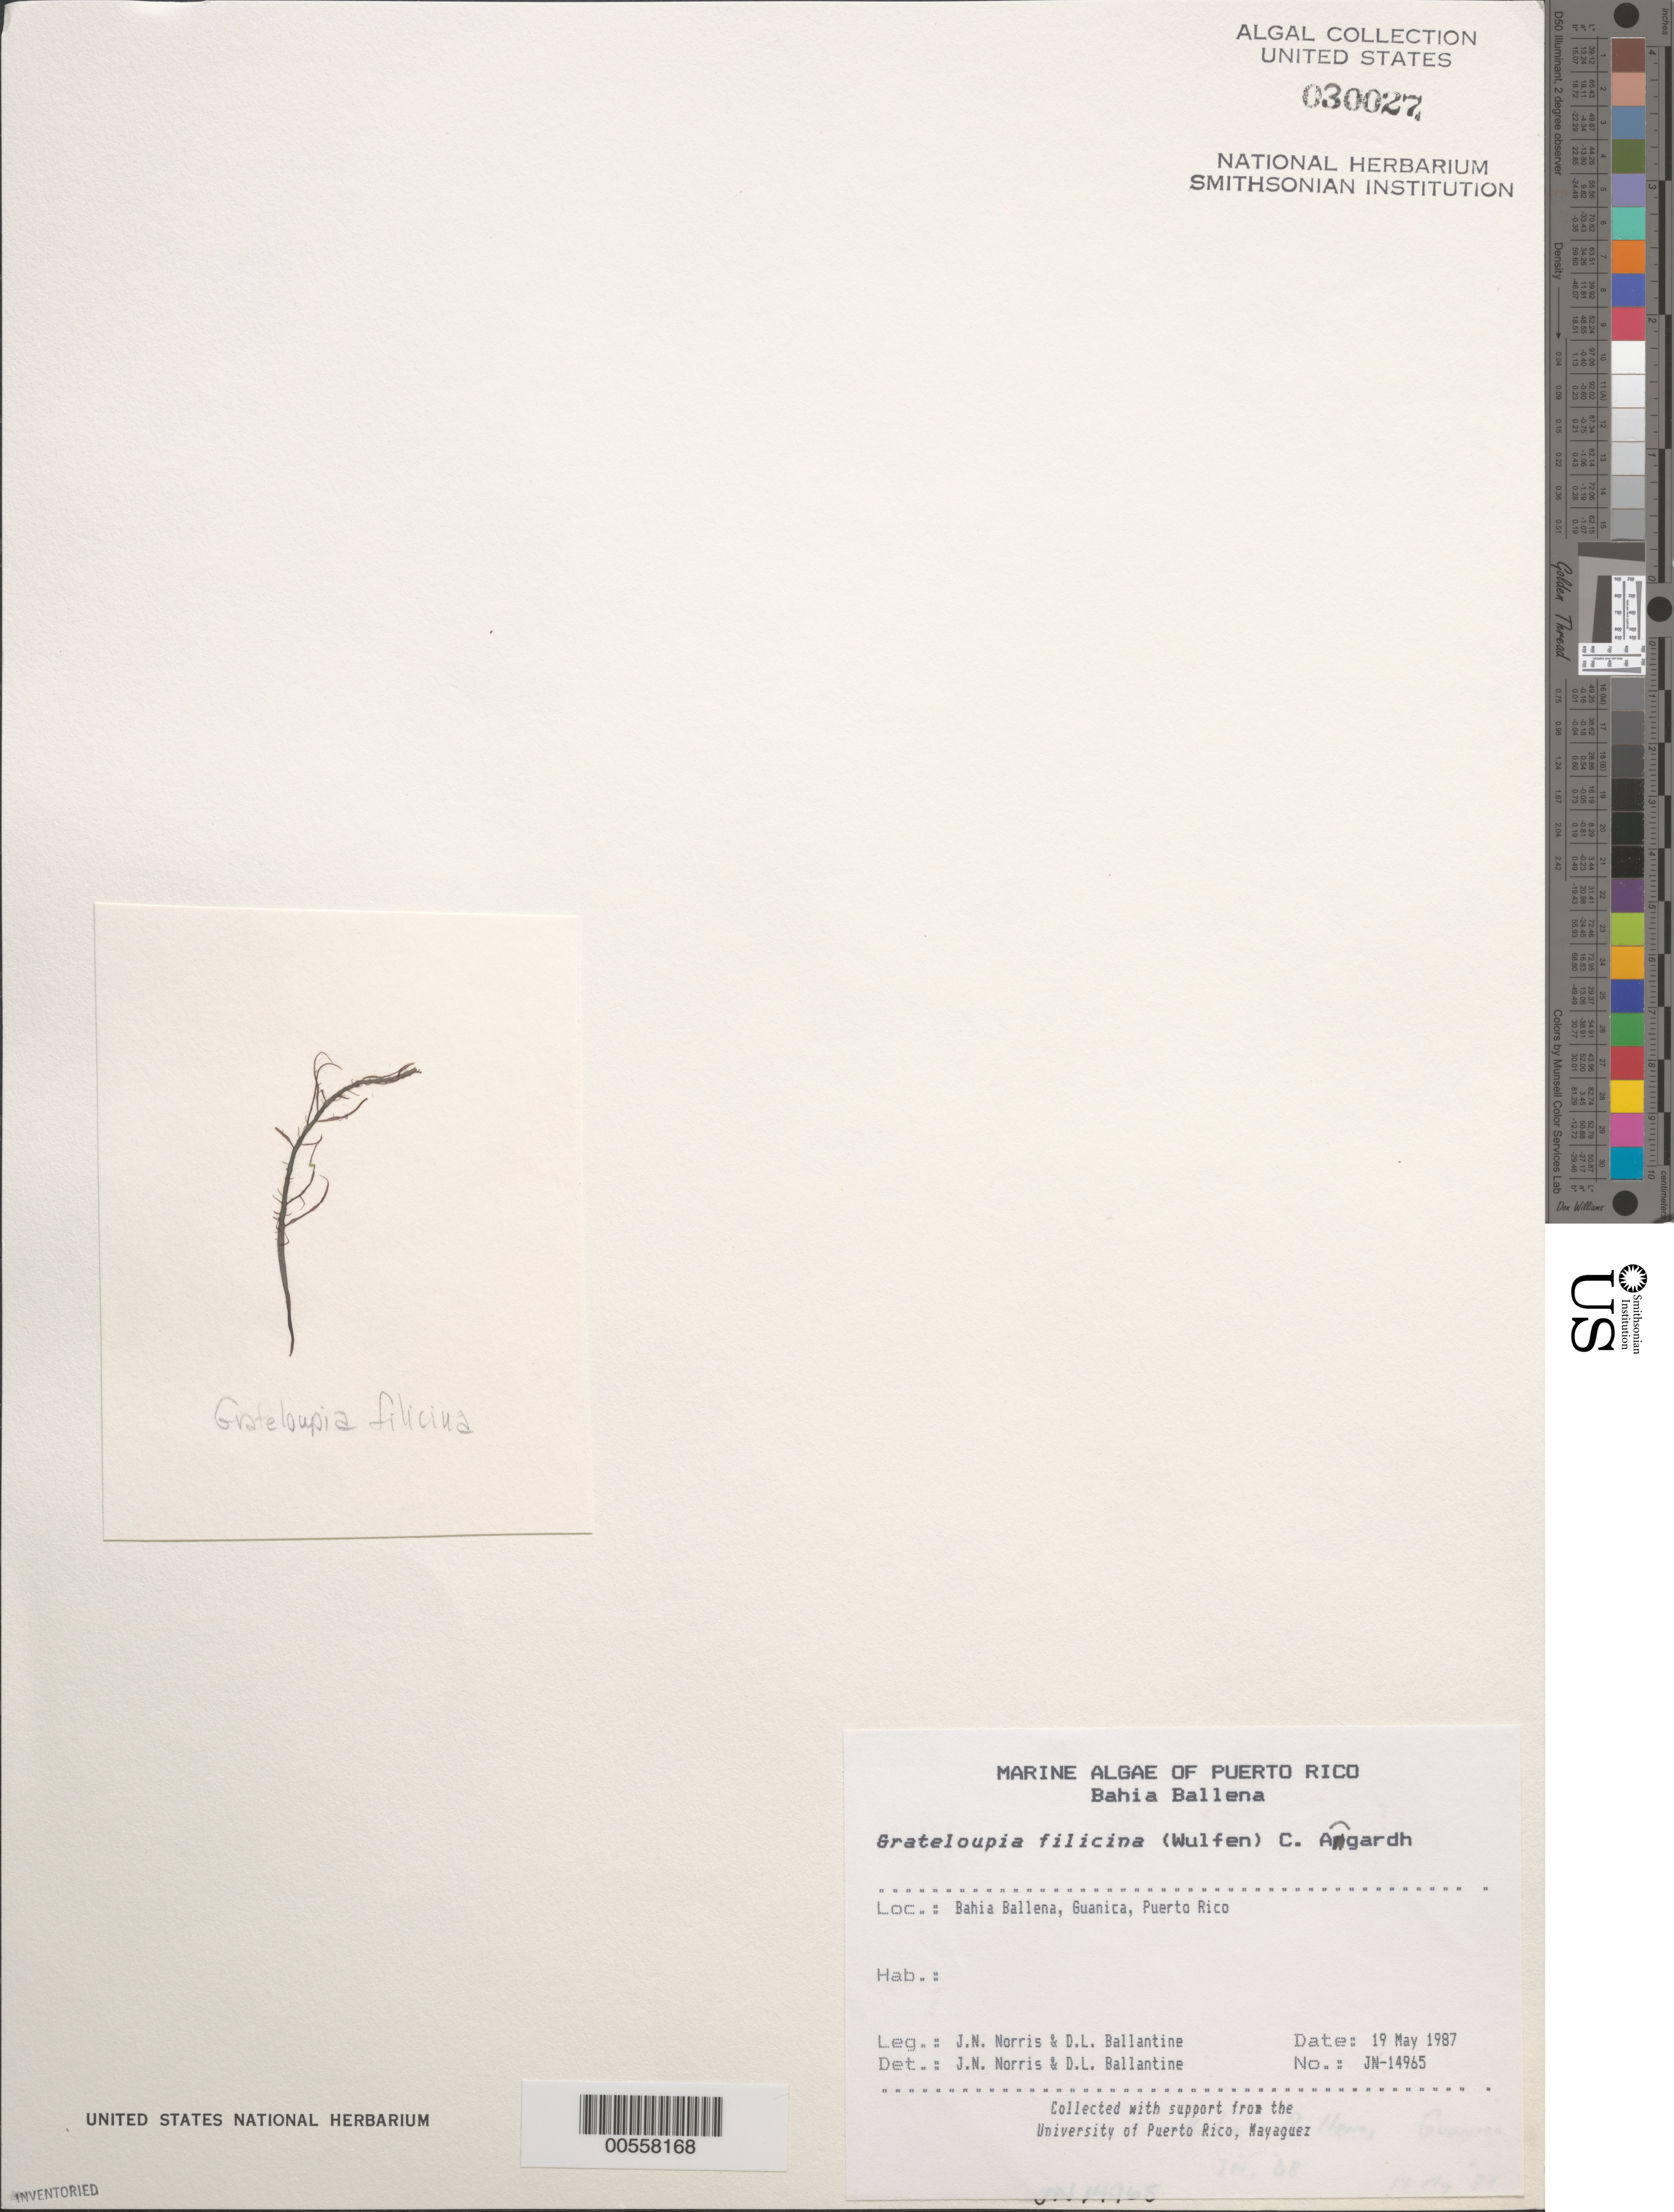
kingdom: Plantae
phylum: Rhodophyta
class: Florideophyceae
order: Halymeniales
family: Halymeniaceae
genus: Grateloupia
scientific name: Grateloupia filicina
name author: (J.V.Lamouroux) C. Agardh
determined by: Norris, J. N.; Ballantine, D. L.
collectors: J. N. Norris & D.L. Ballantine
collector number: JN-14965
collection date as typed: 19 May 1987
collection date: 1987-05-19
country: Puerto Rico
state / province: Guanica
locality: Bahia Ballena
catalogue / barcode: US 30027